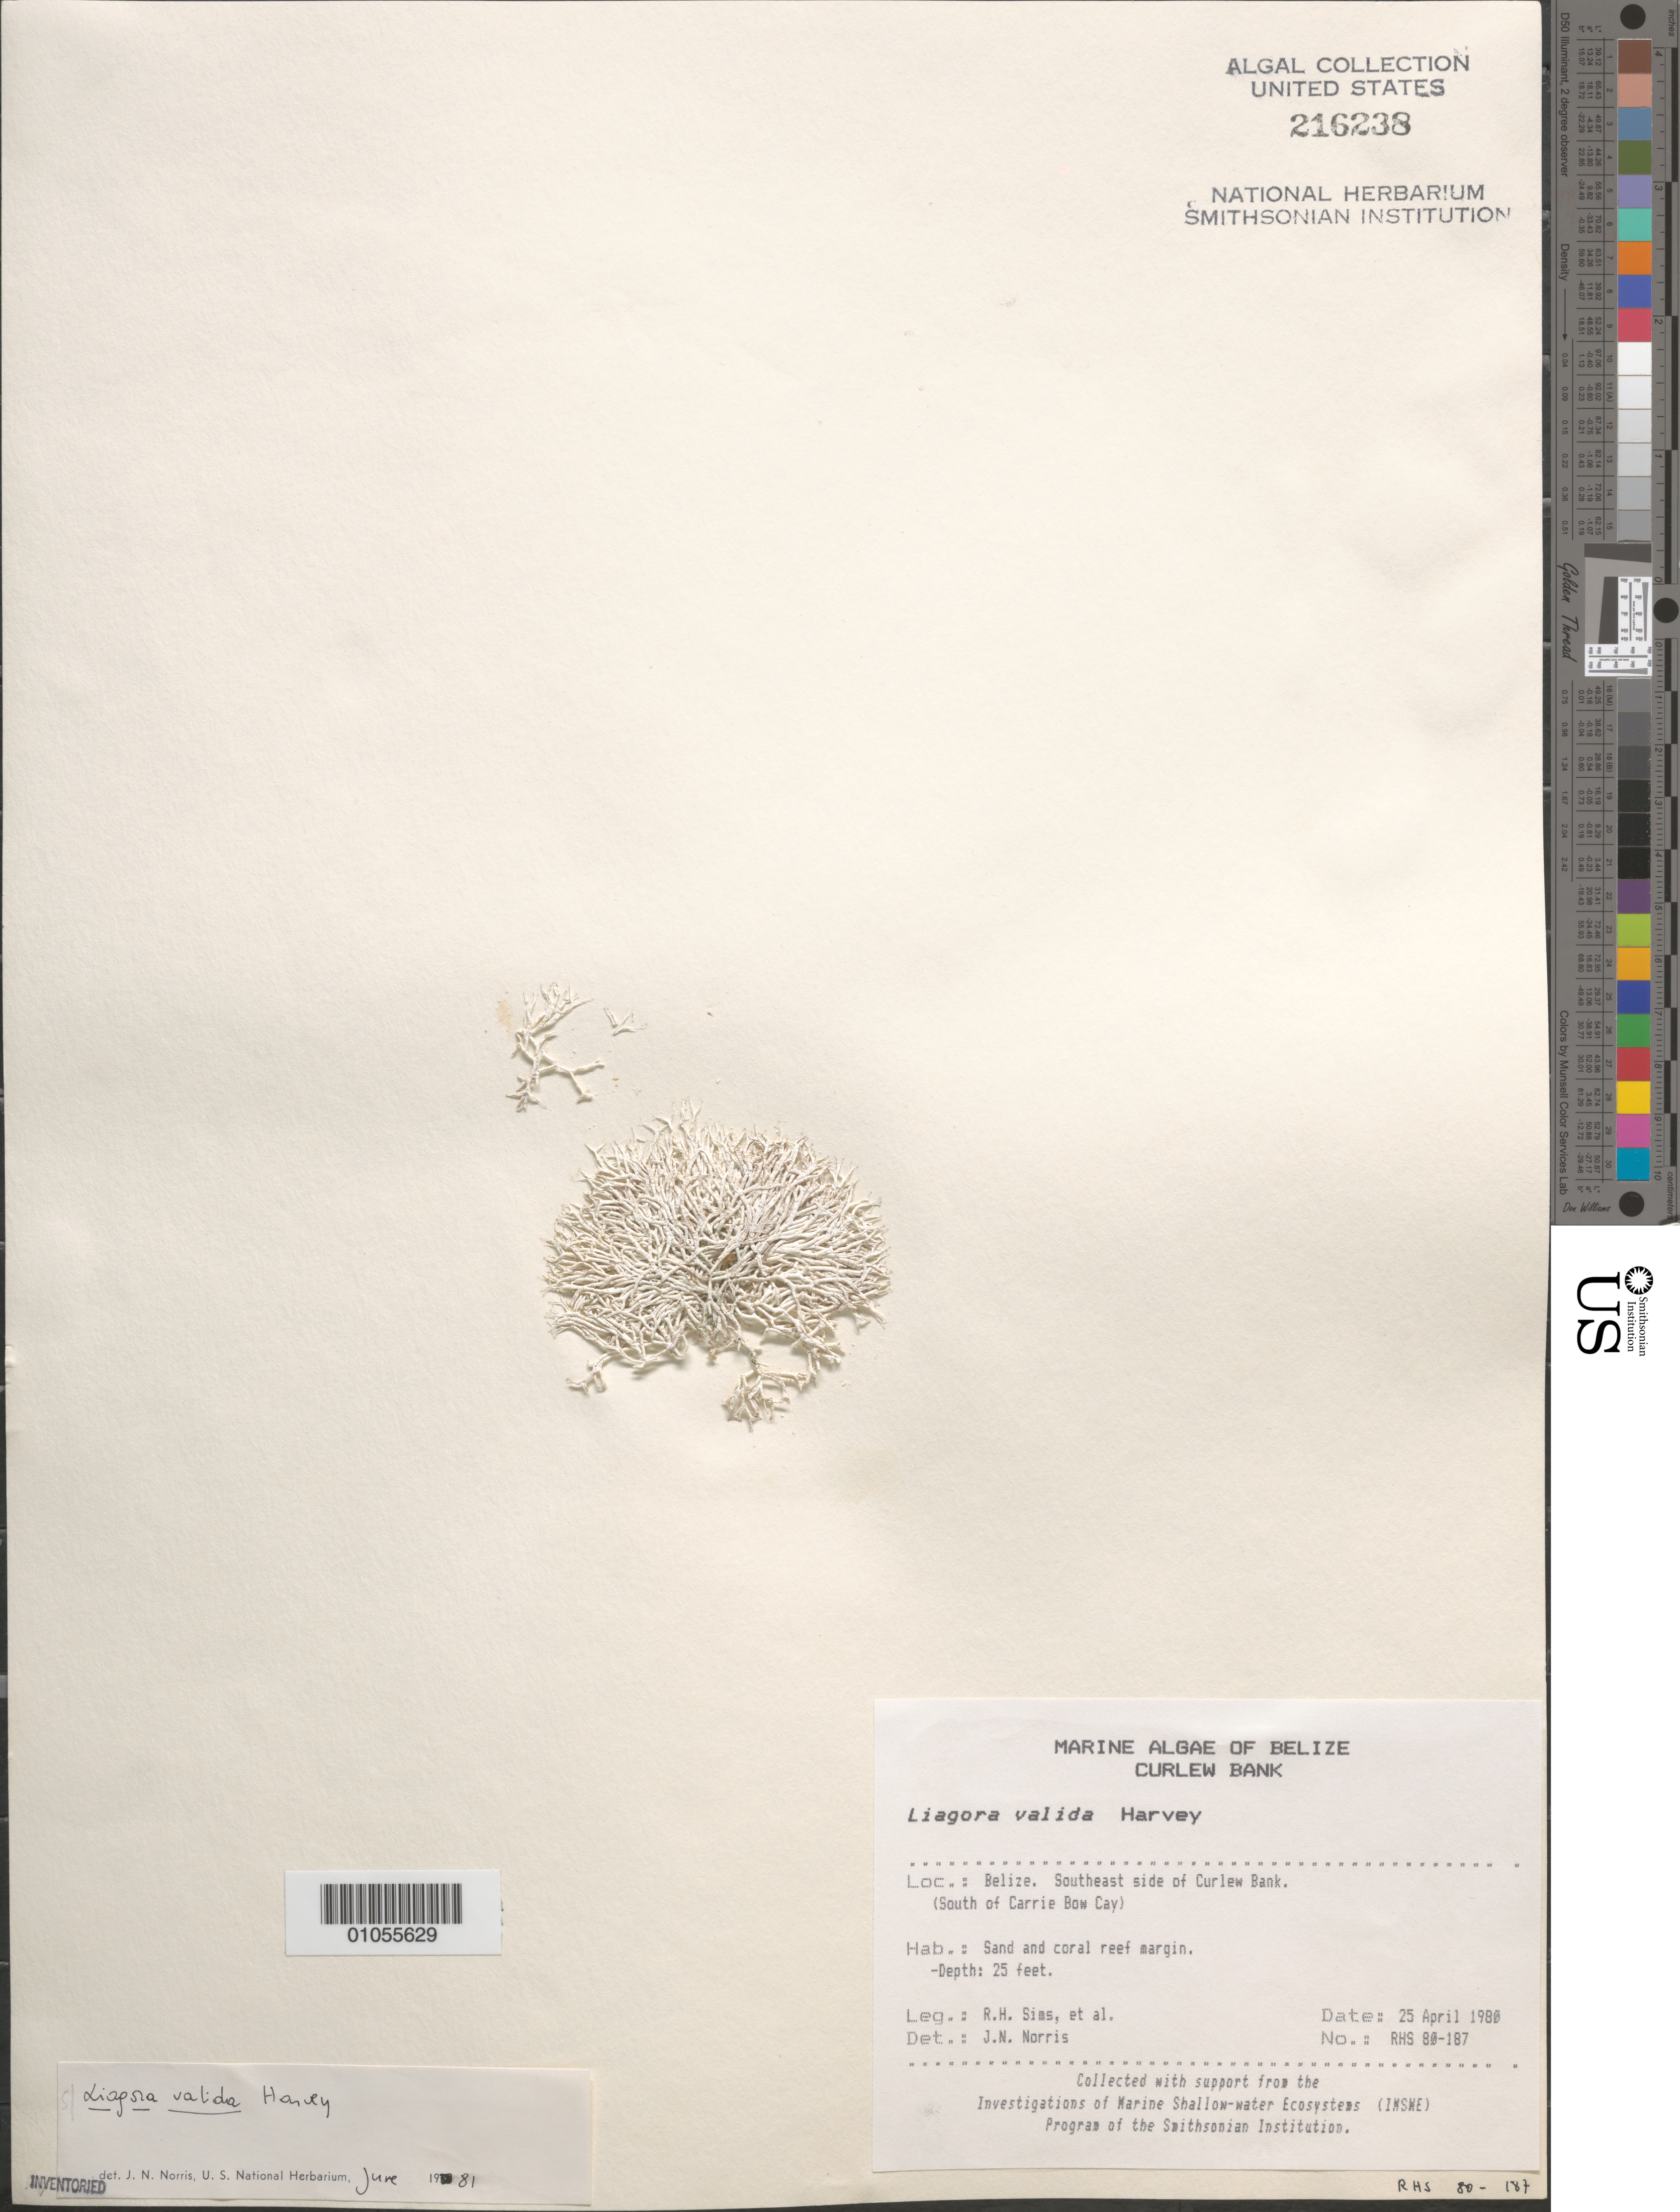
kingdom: Plantae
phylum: Rhodophyta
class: Florideophyceae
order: Nemaliales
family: Liagoraceae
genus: Titanophycus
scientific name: Titanophycus validus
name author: (Harv.) Huisman et al.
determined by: Algae name updating Project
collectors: R. H. Sims & et al.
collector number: RHS 80-187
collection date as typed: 25 Apr 1980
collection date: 1980-04-25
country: Belize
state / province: Stann Creek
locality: Curlew Bank, south of Carrie Bow Cay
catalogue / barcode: US 216238